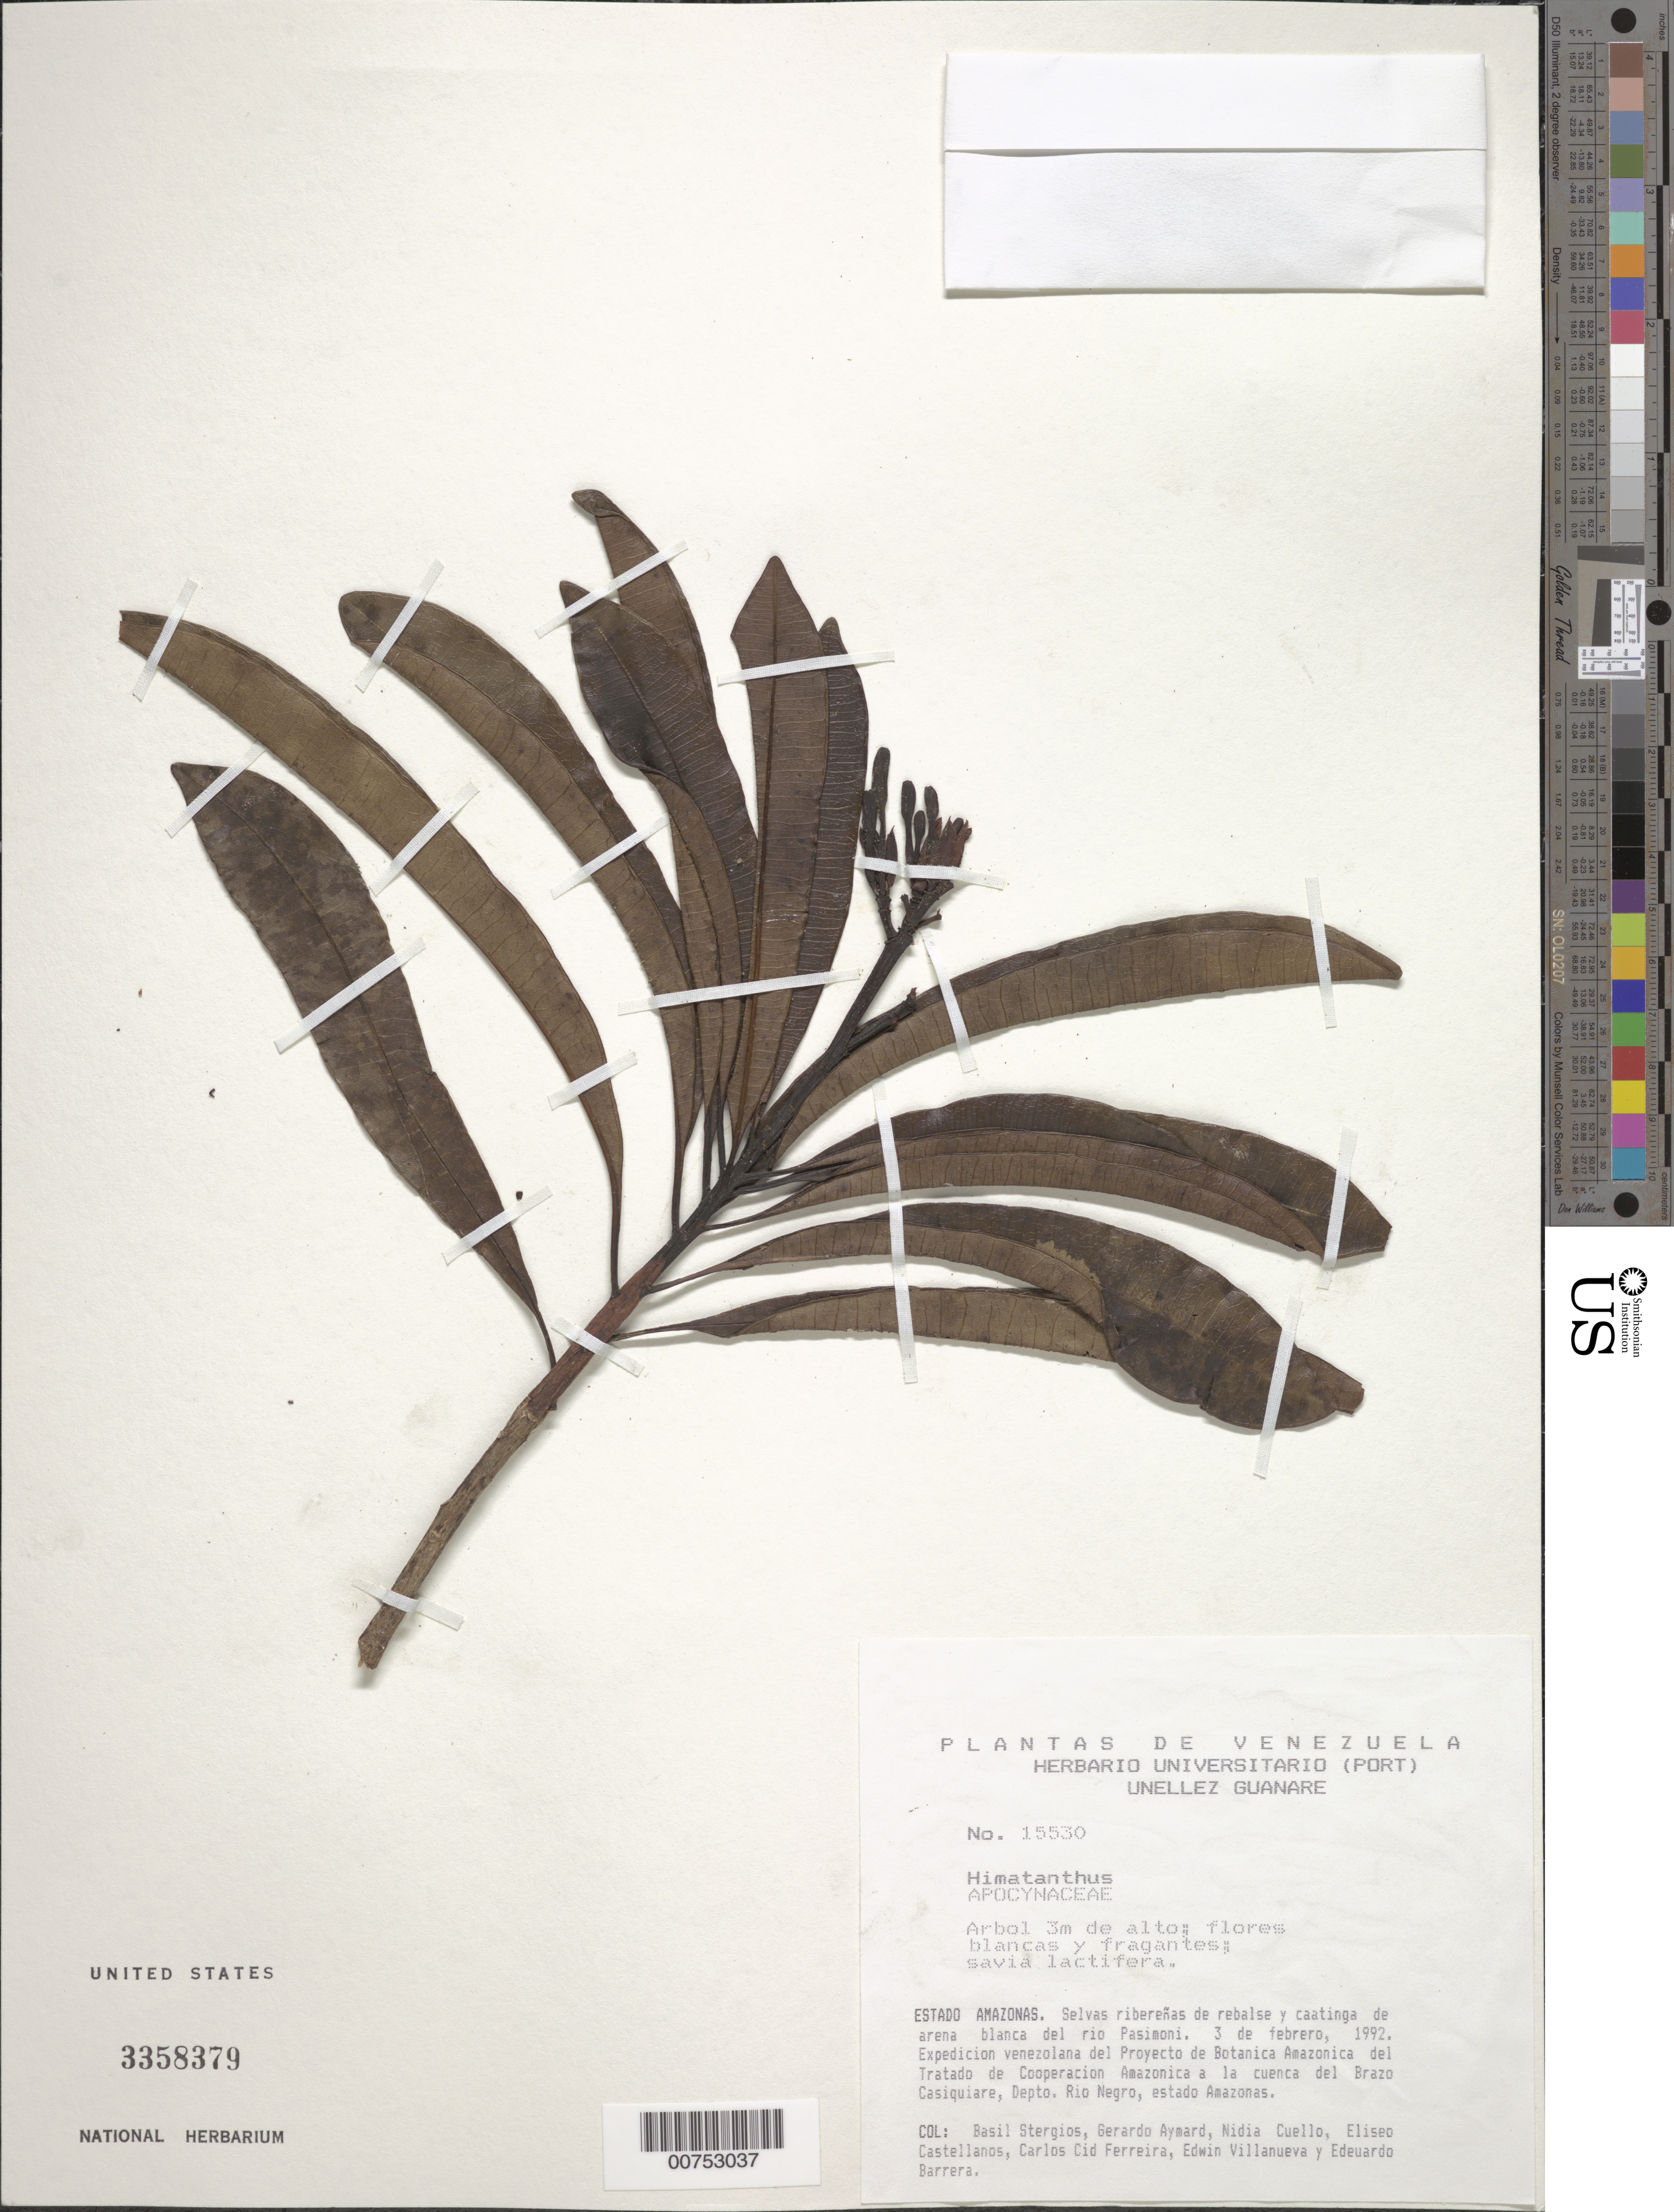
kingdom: Plantae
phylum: Tracheophyta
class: Magnoliopsida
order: Gentianales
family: Apocynaceae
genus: Himatanthus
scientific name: Himatanthus sp.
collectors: B. G. Stergios, G. A. Aymard, N. L. Cuello, E. Castellanos, C. A. Cid Ferreira, E. Villanueva & E. Barrera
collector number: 15530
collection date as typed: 3-Feb-92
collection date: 1992-02-03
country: Venezuela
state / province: Amazonas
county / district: Río Negro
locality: Río Pasimoni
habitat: Selvas riberenas de rebalse y caatinga de arena blanca del río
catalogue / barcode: US 3358379